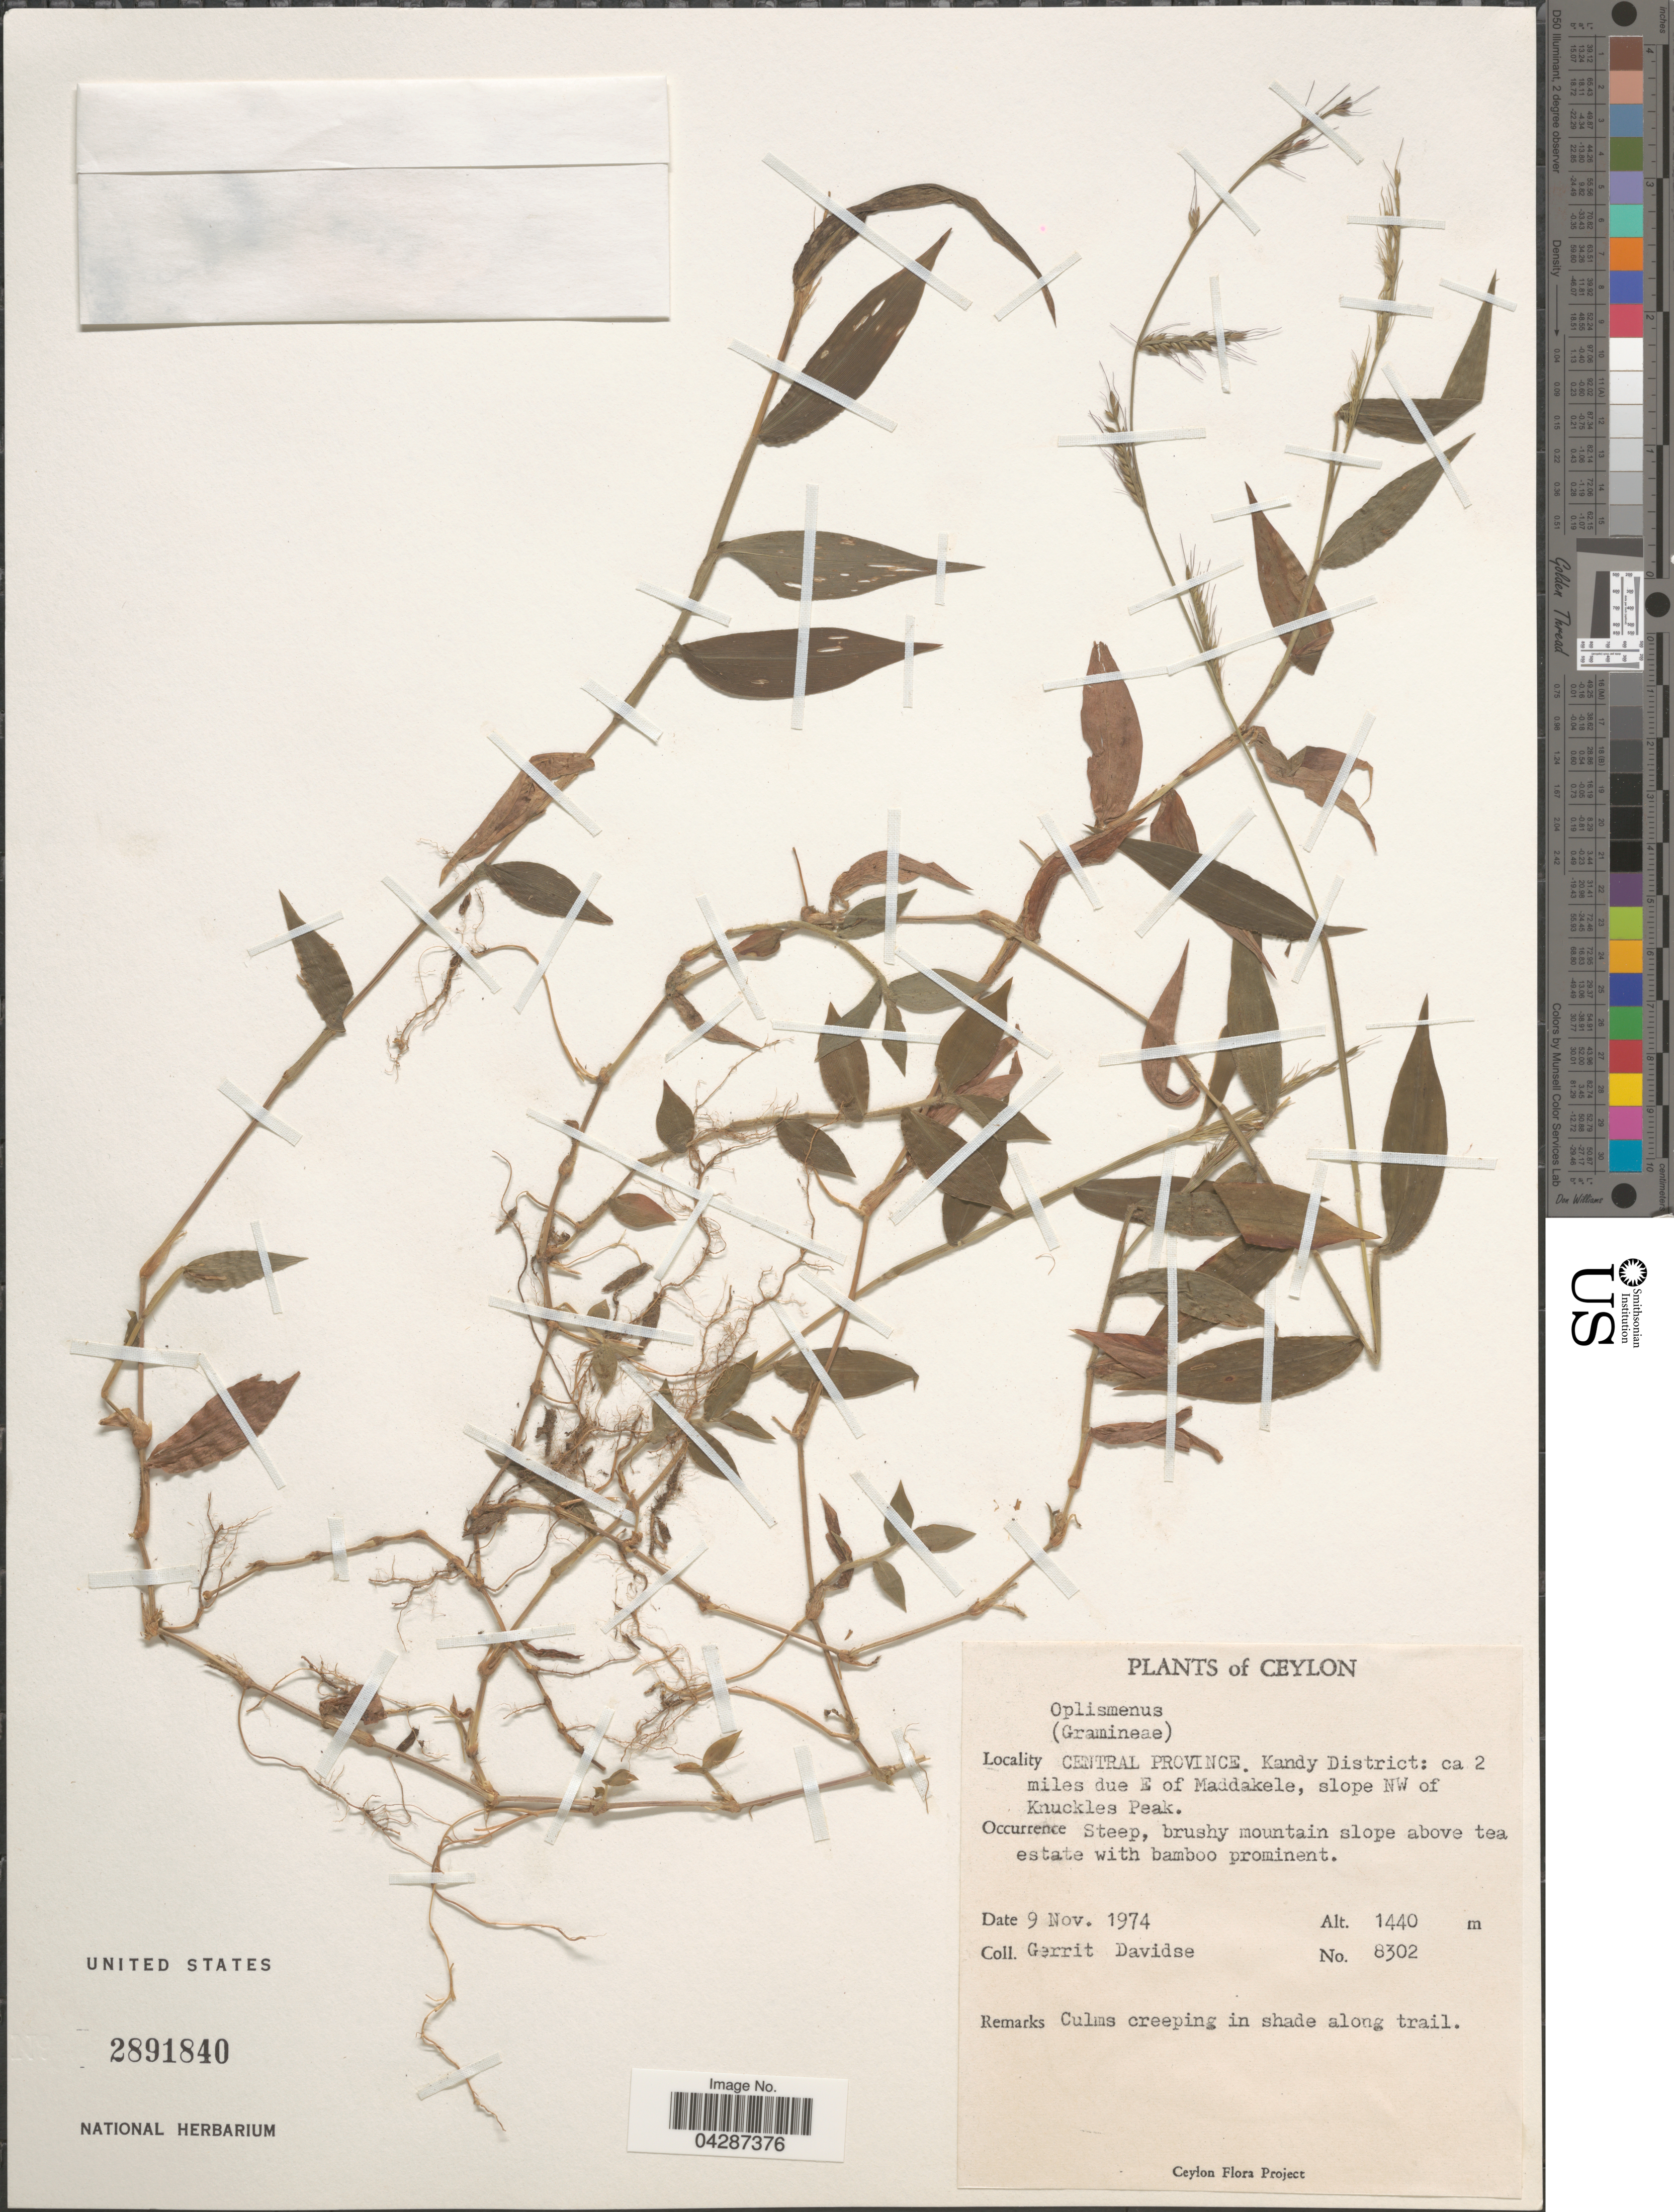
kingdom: Plantae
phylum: Tracheophyta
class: Liliopsida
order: Poales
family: Poaceae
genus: Oplismenus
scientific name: Oplismenus sp.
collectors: G. Davidse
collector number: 8302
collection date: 1974-11-09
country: Sri Lanka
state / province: Central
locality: Ceylon. Kandy District: ca 2 miles due E of Maddakele, slope NW of Knuckles Peak. Steep, brushy mountain slope above tea estate with bamboo prominent.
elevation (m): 1440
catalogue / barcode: US 2891840